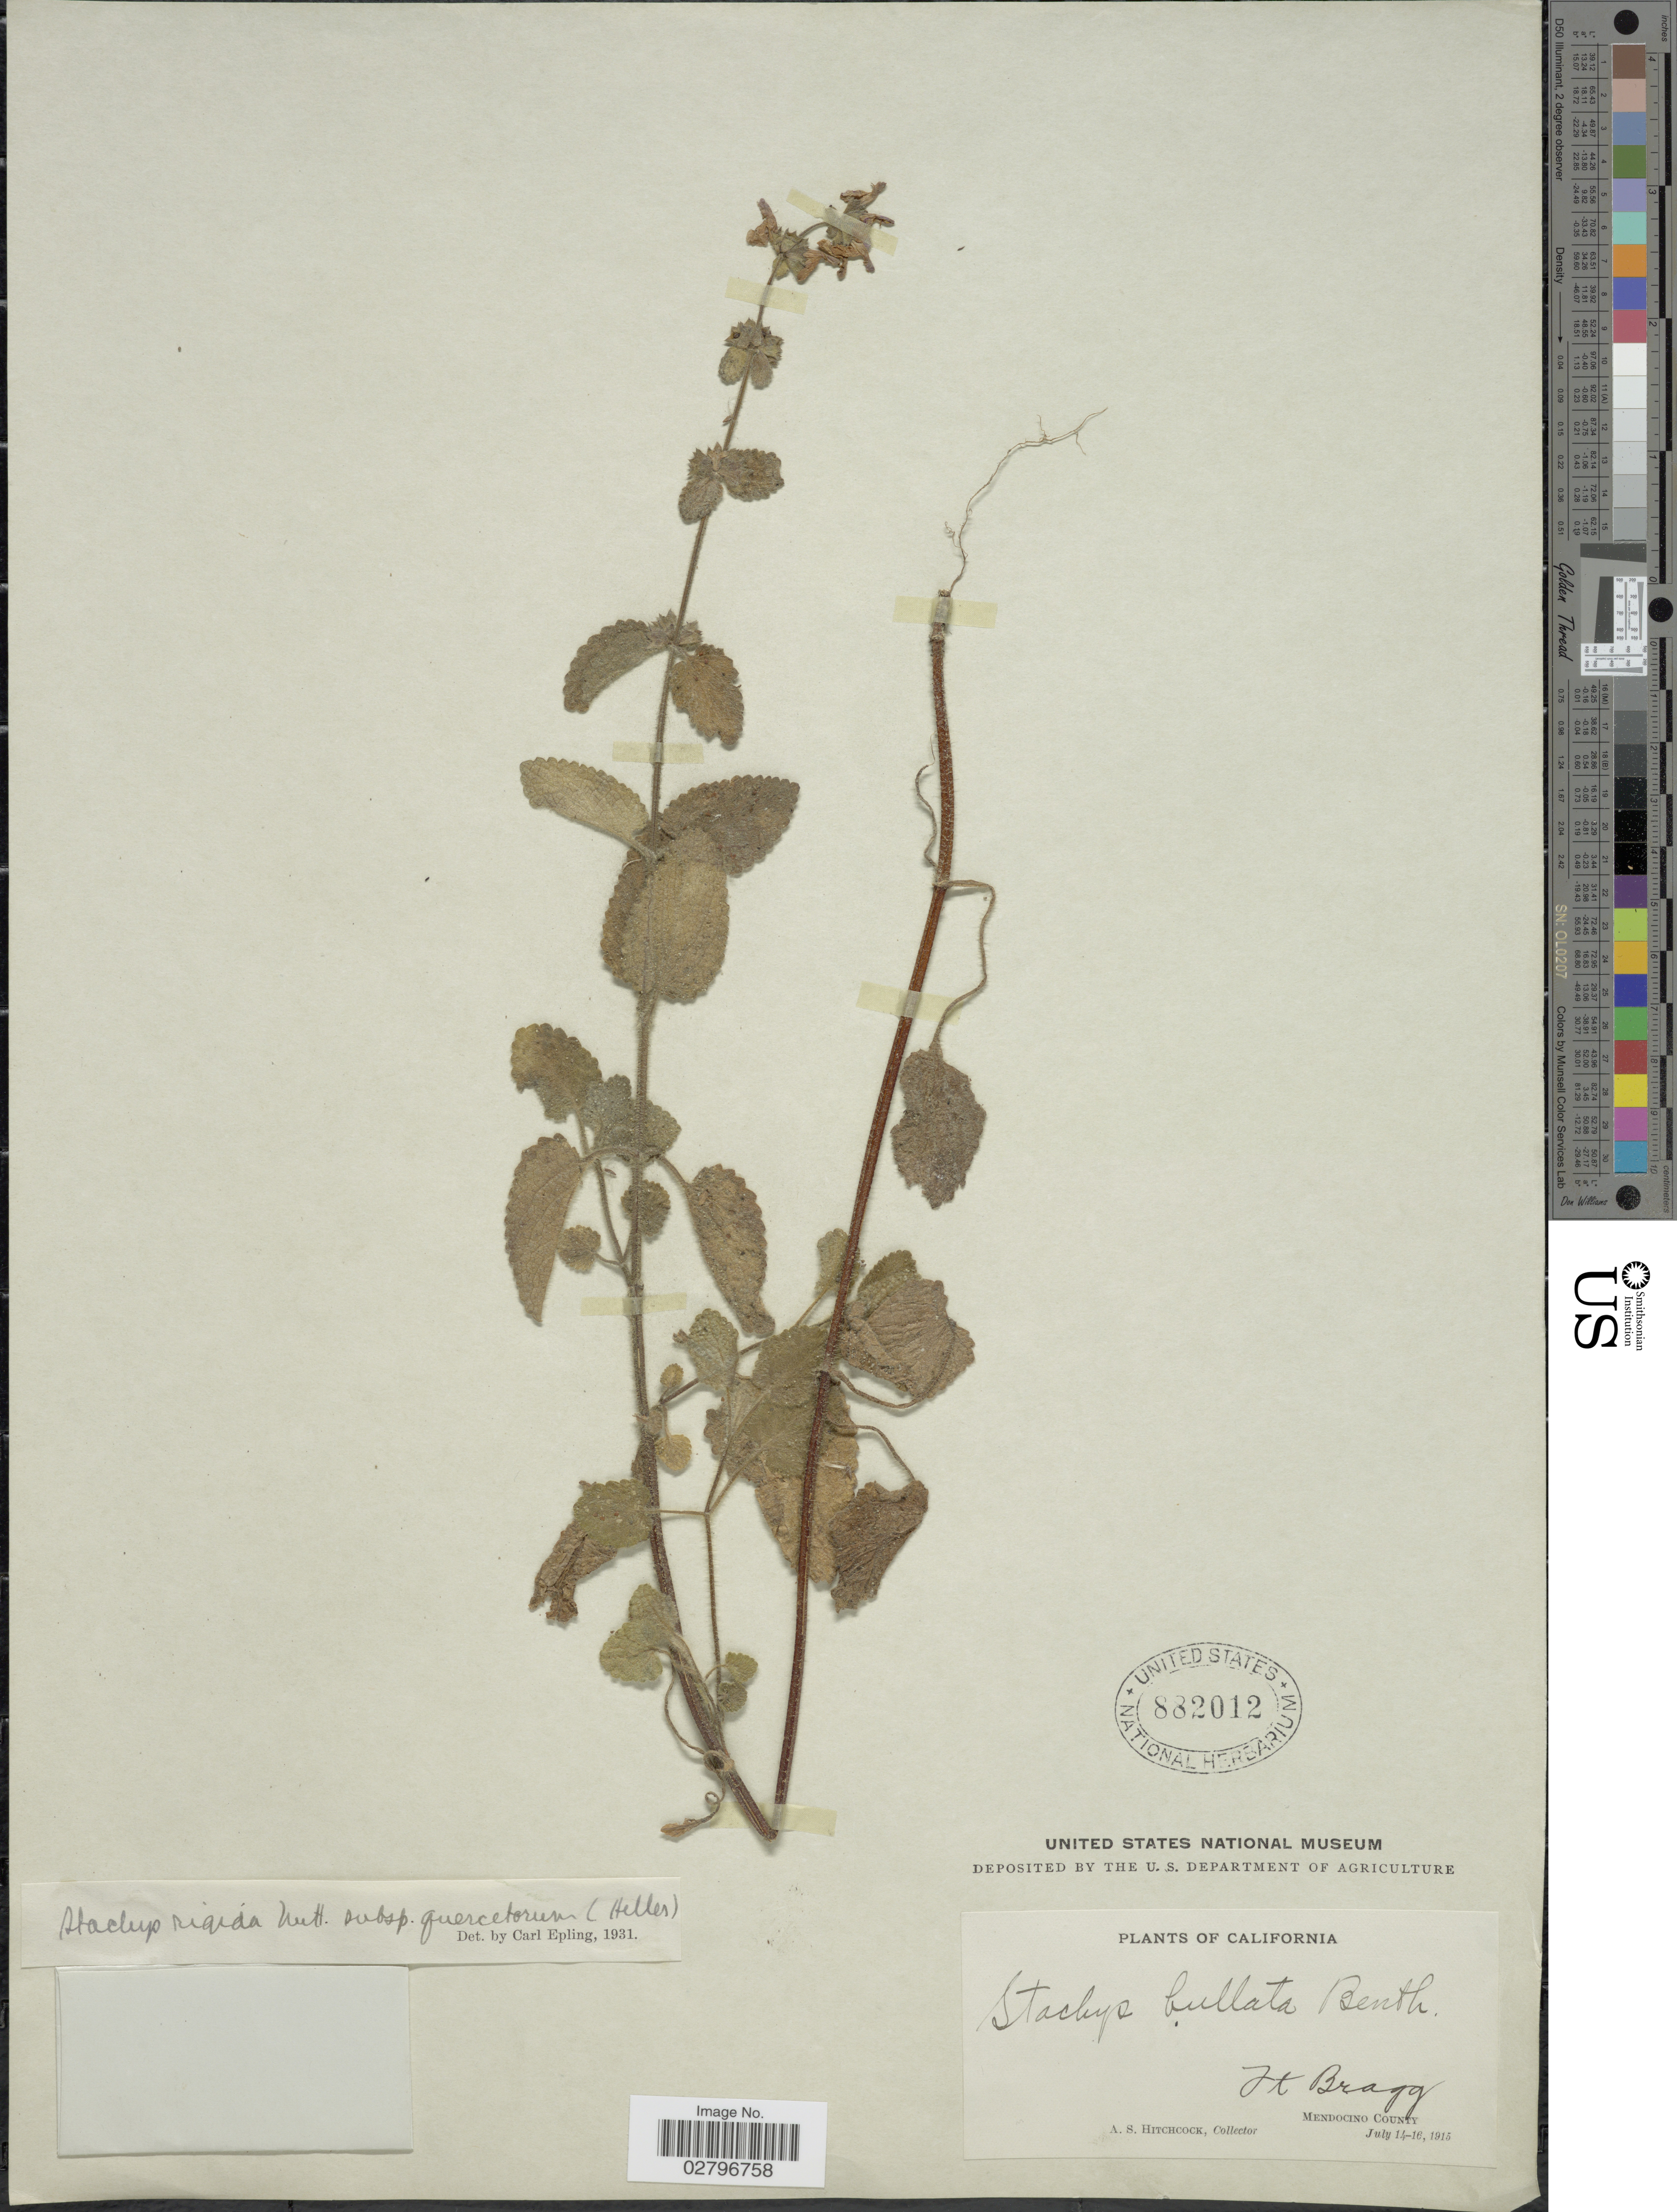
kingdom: Plantae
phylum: Tracheophyta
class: Magnoliopsida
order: Lamiales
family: Lamiaceae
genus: Stachys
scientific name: Stachys rigida subsp. quercetorum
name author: (A. Heller) Epling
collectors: A. S. Hitchcock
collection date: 1915-07-14/1915-07-16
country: United States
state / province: California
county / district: Mendocino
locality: Ft Bragg, Mendocino County.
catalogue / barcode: US 882012